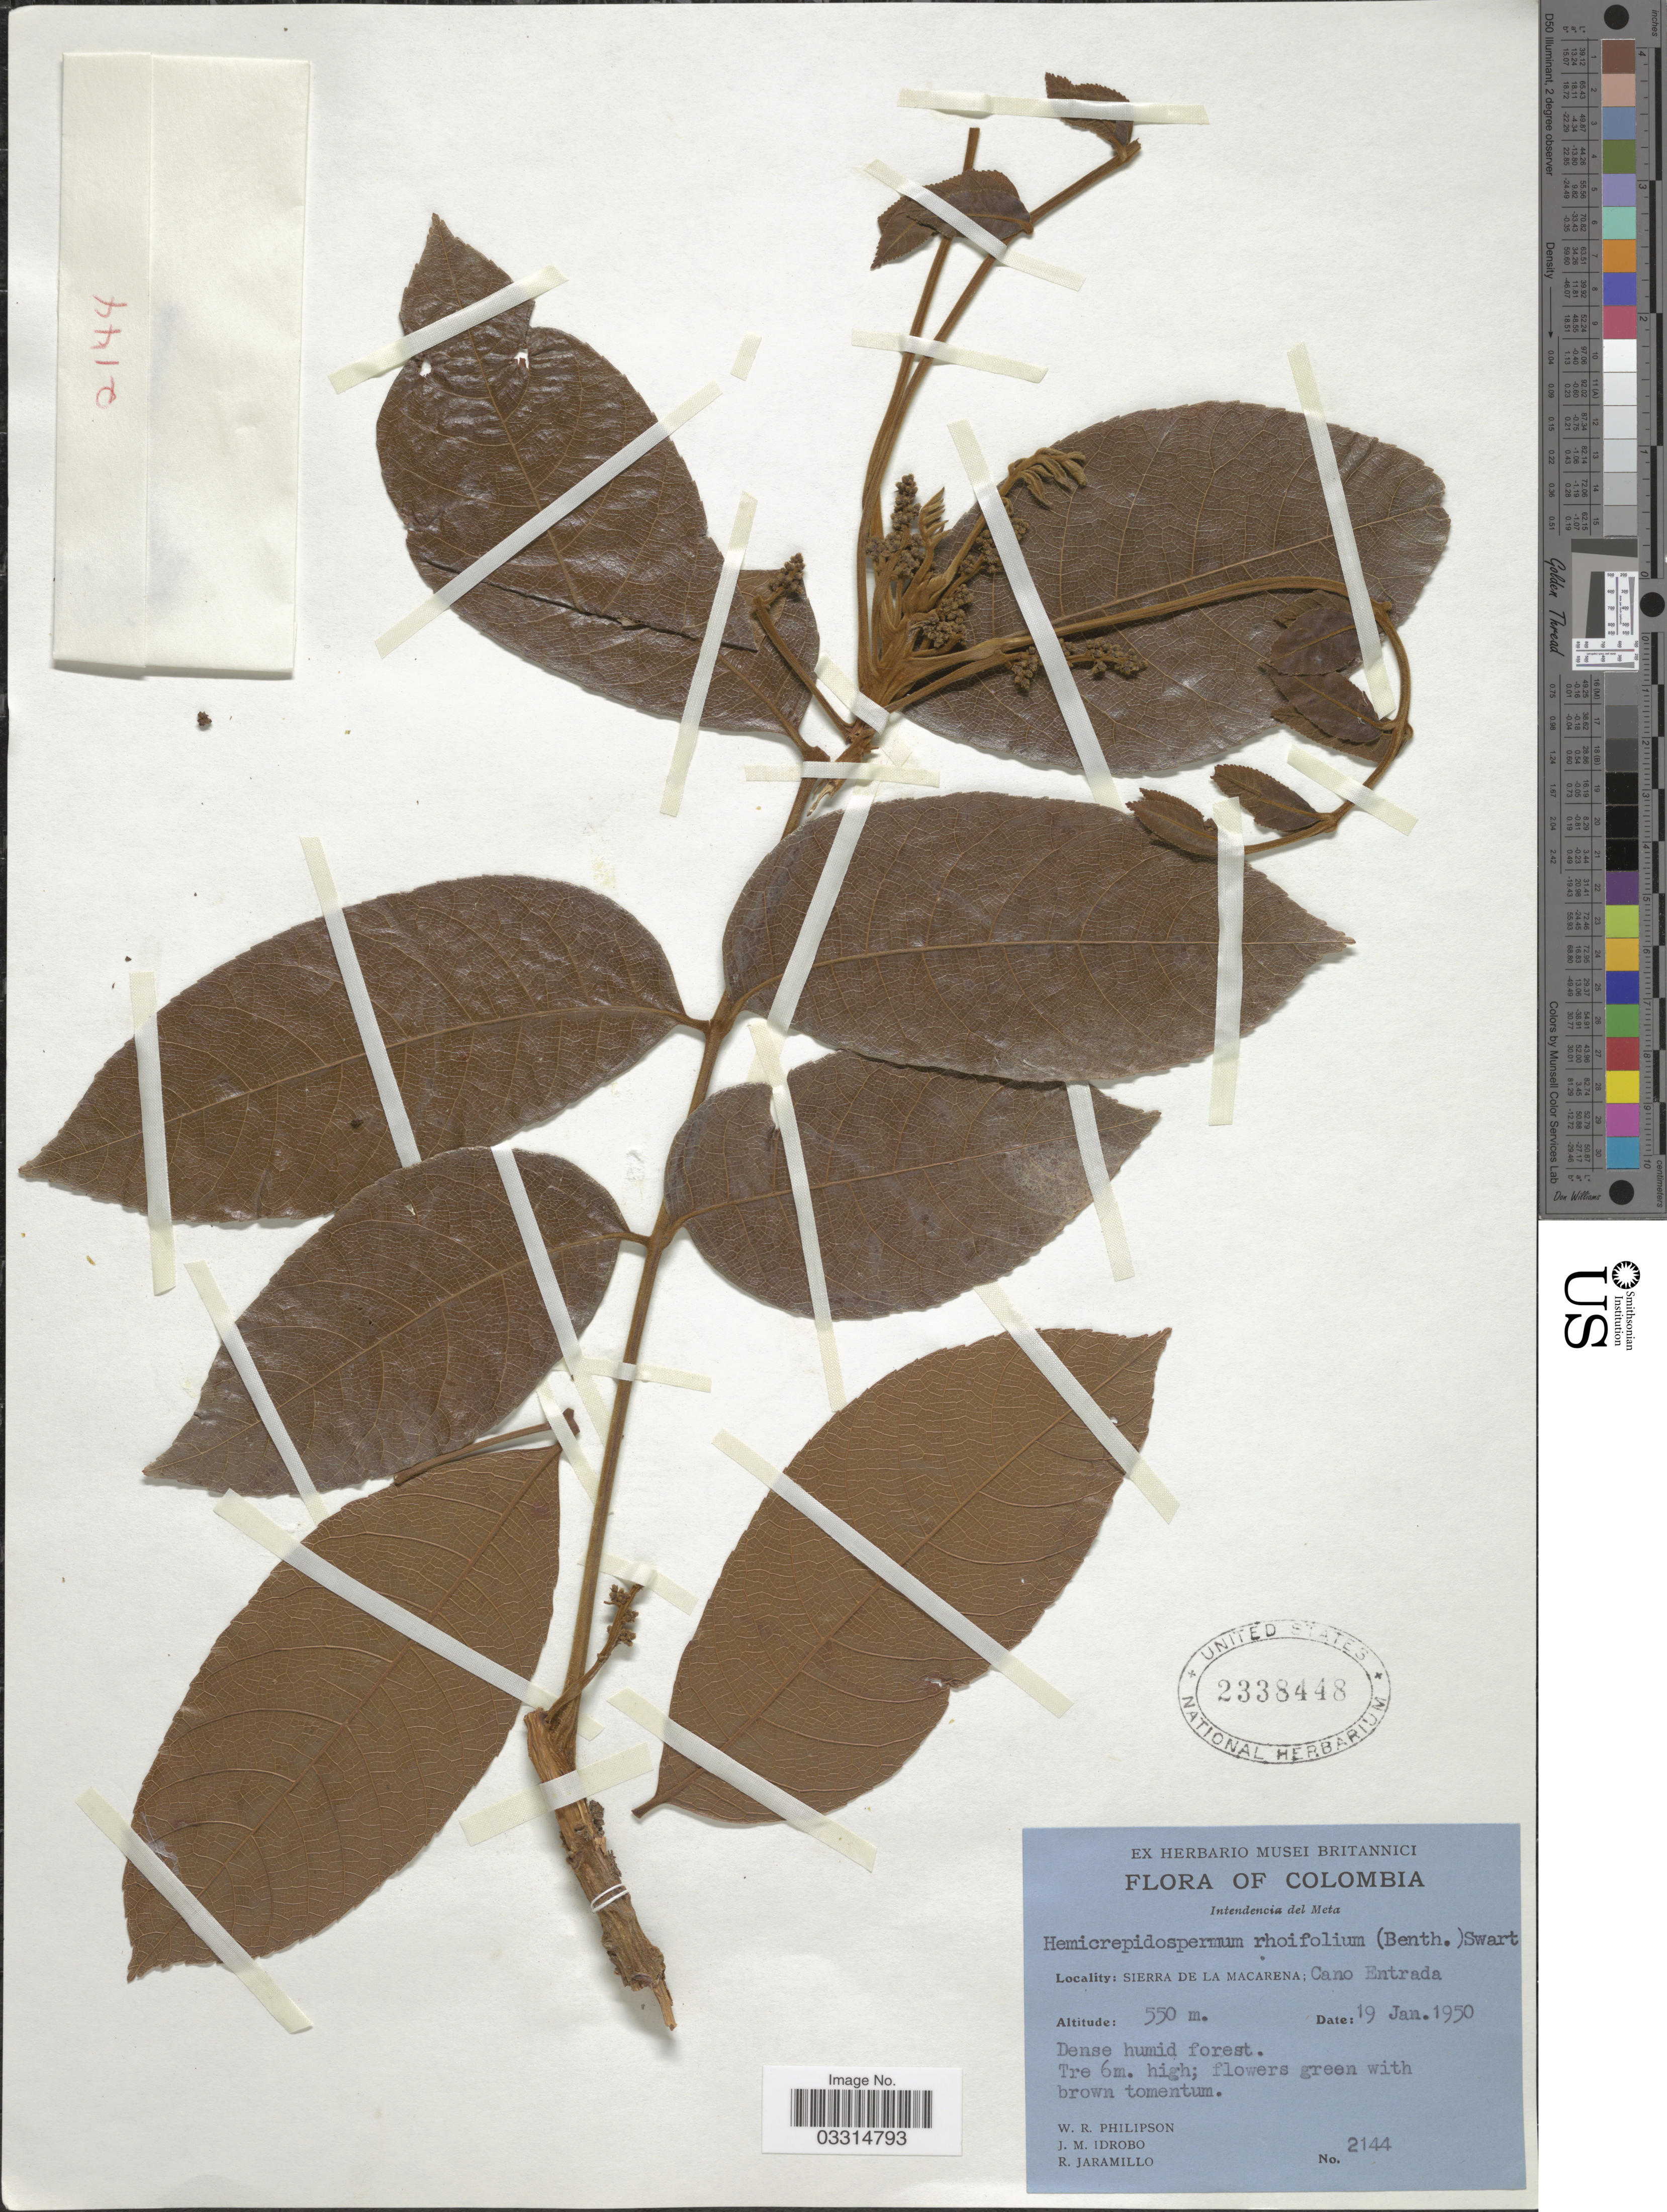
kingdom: Plantae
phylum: Tracheophyta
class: Magnoliopsida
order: Sapindales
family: Burseraceae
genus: Protium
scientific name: Protium rhoifolium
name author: (Benth.) Byng & Christenh.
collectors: W. R. Philipson, J. M. Idrobo & R. Jaramillo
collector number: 2144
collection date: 1950-01-19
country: Colombia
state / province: Meta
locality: Intendencia del Meta, Sierra de La Macarena; Cano Entrada.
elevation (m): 550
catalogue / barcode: US 2338448